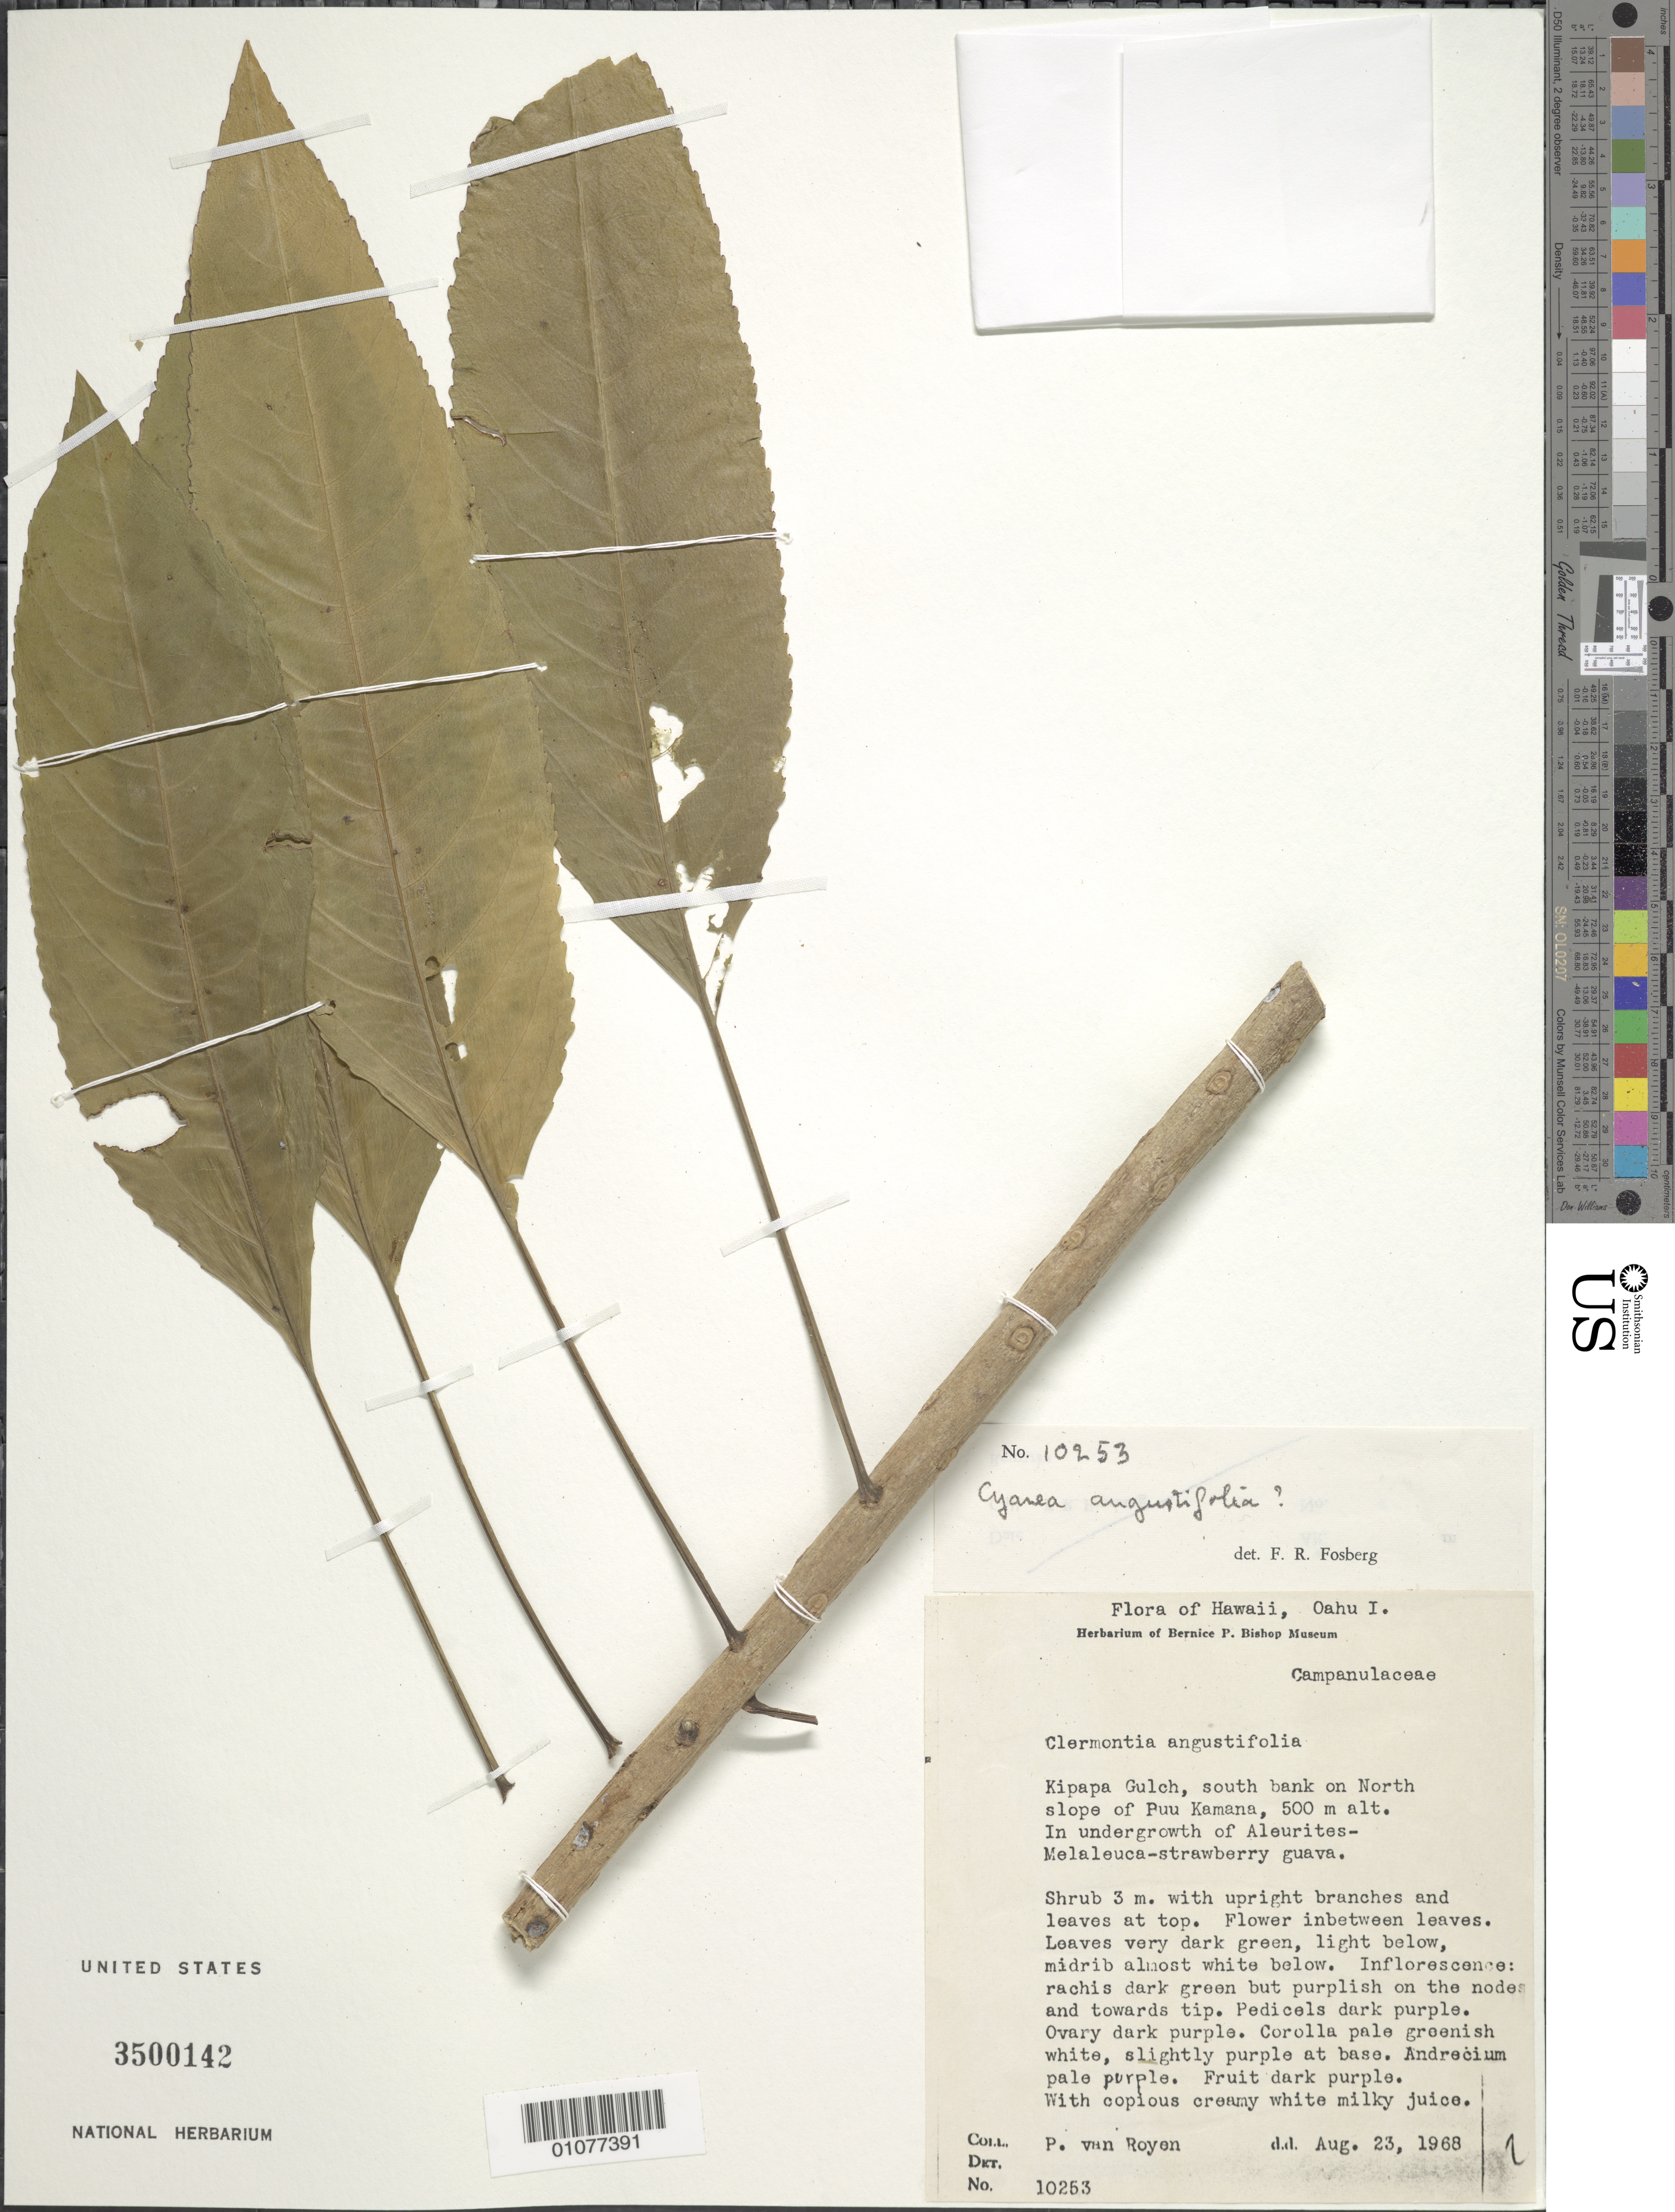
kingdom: Plantae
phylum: Tracheophyta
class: Magnoliopsida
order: Asterales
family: Campanulaceae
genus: Cyanea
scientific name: Cyanea angustifolia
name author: (Cham.) Hillebr.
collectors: P. van Royen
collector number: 10253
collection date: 1968-08-23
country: United States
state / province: Hawaii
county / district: Honolulu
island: Oahu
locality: Kipapa Gulch, S bank on N slope of Puu Kamana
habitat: in undergrowth of Aleurites-Melaleuca-strawberry guava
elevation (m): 500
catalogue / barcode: US 3500142